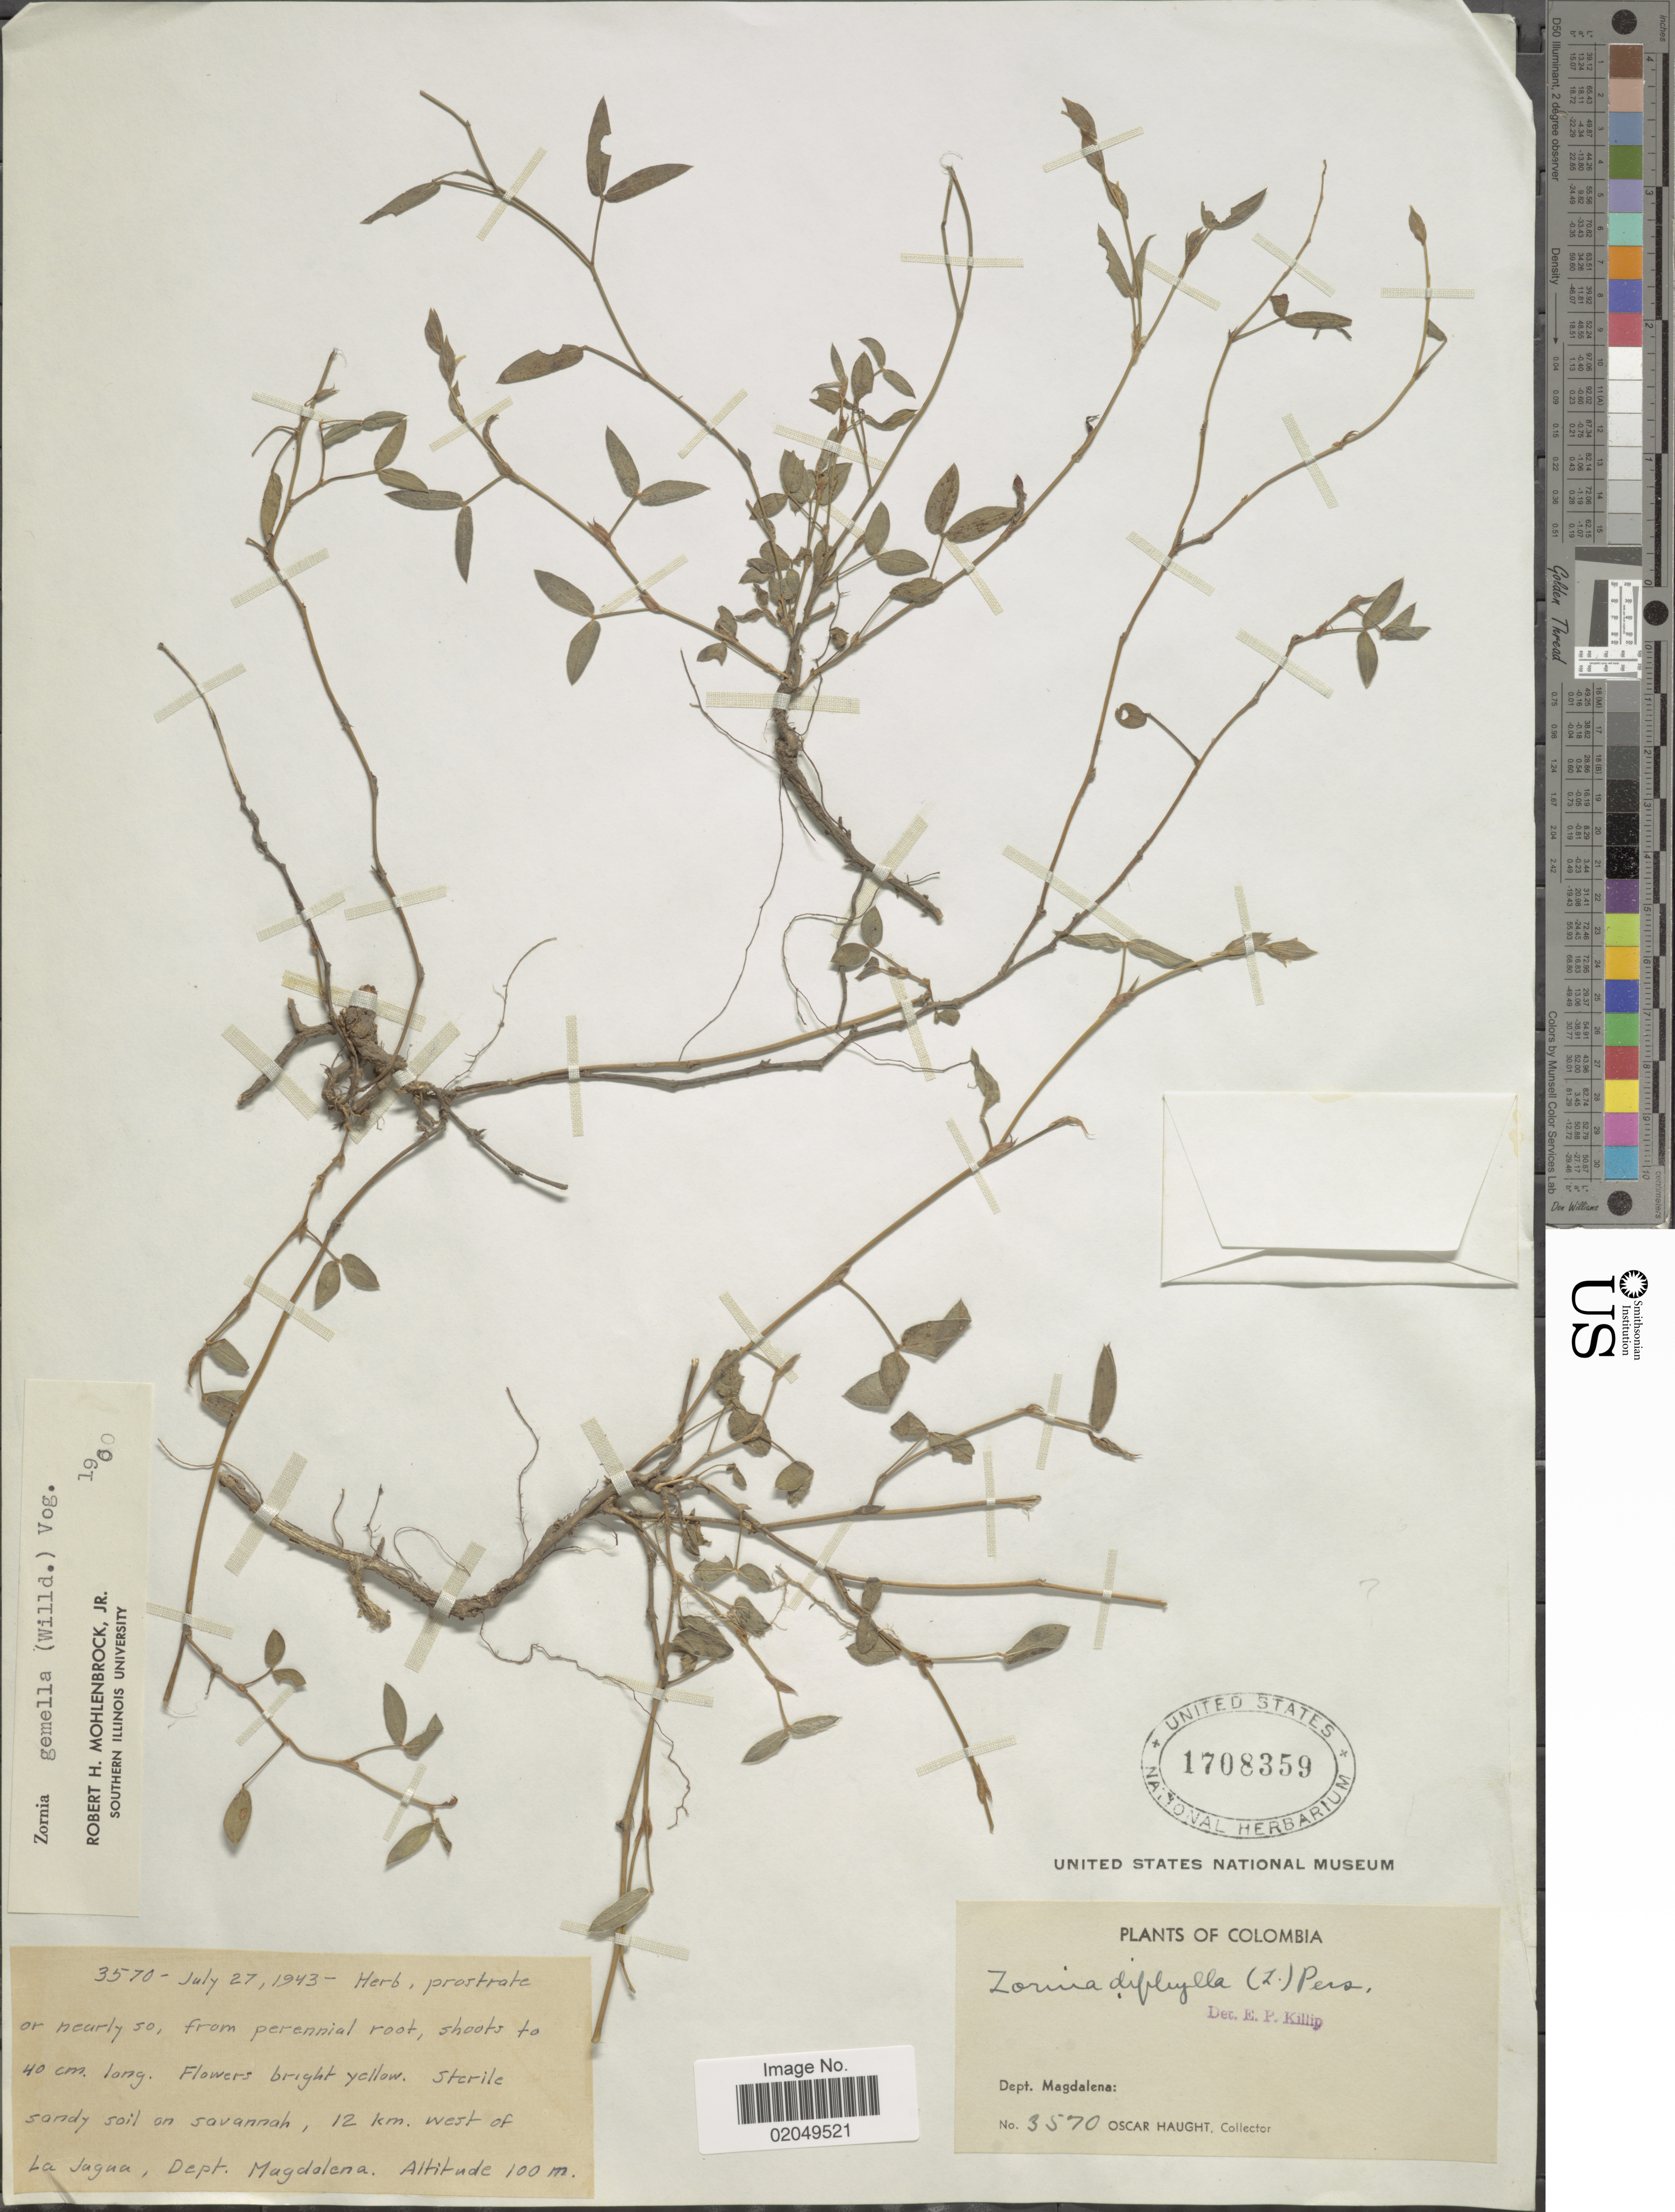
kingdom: Plantae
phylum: Tracheophyta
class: Magnoliopsida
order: Fabales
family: Fabaceae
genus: Zornia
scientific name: Zornia gemella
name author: Vogel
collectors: O. L. Haught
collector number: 3570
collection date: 1943-07-27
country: Colombia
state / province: Magdalena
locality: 12 km. west of La Jugua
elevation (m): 100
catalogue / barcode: US 1708359